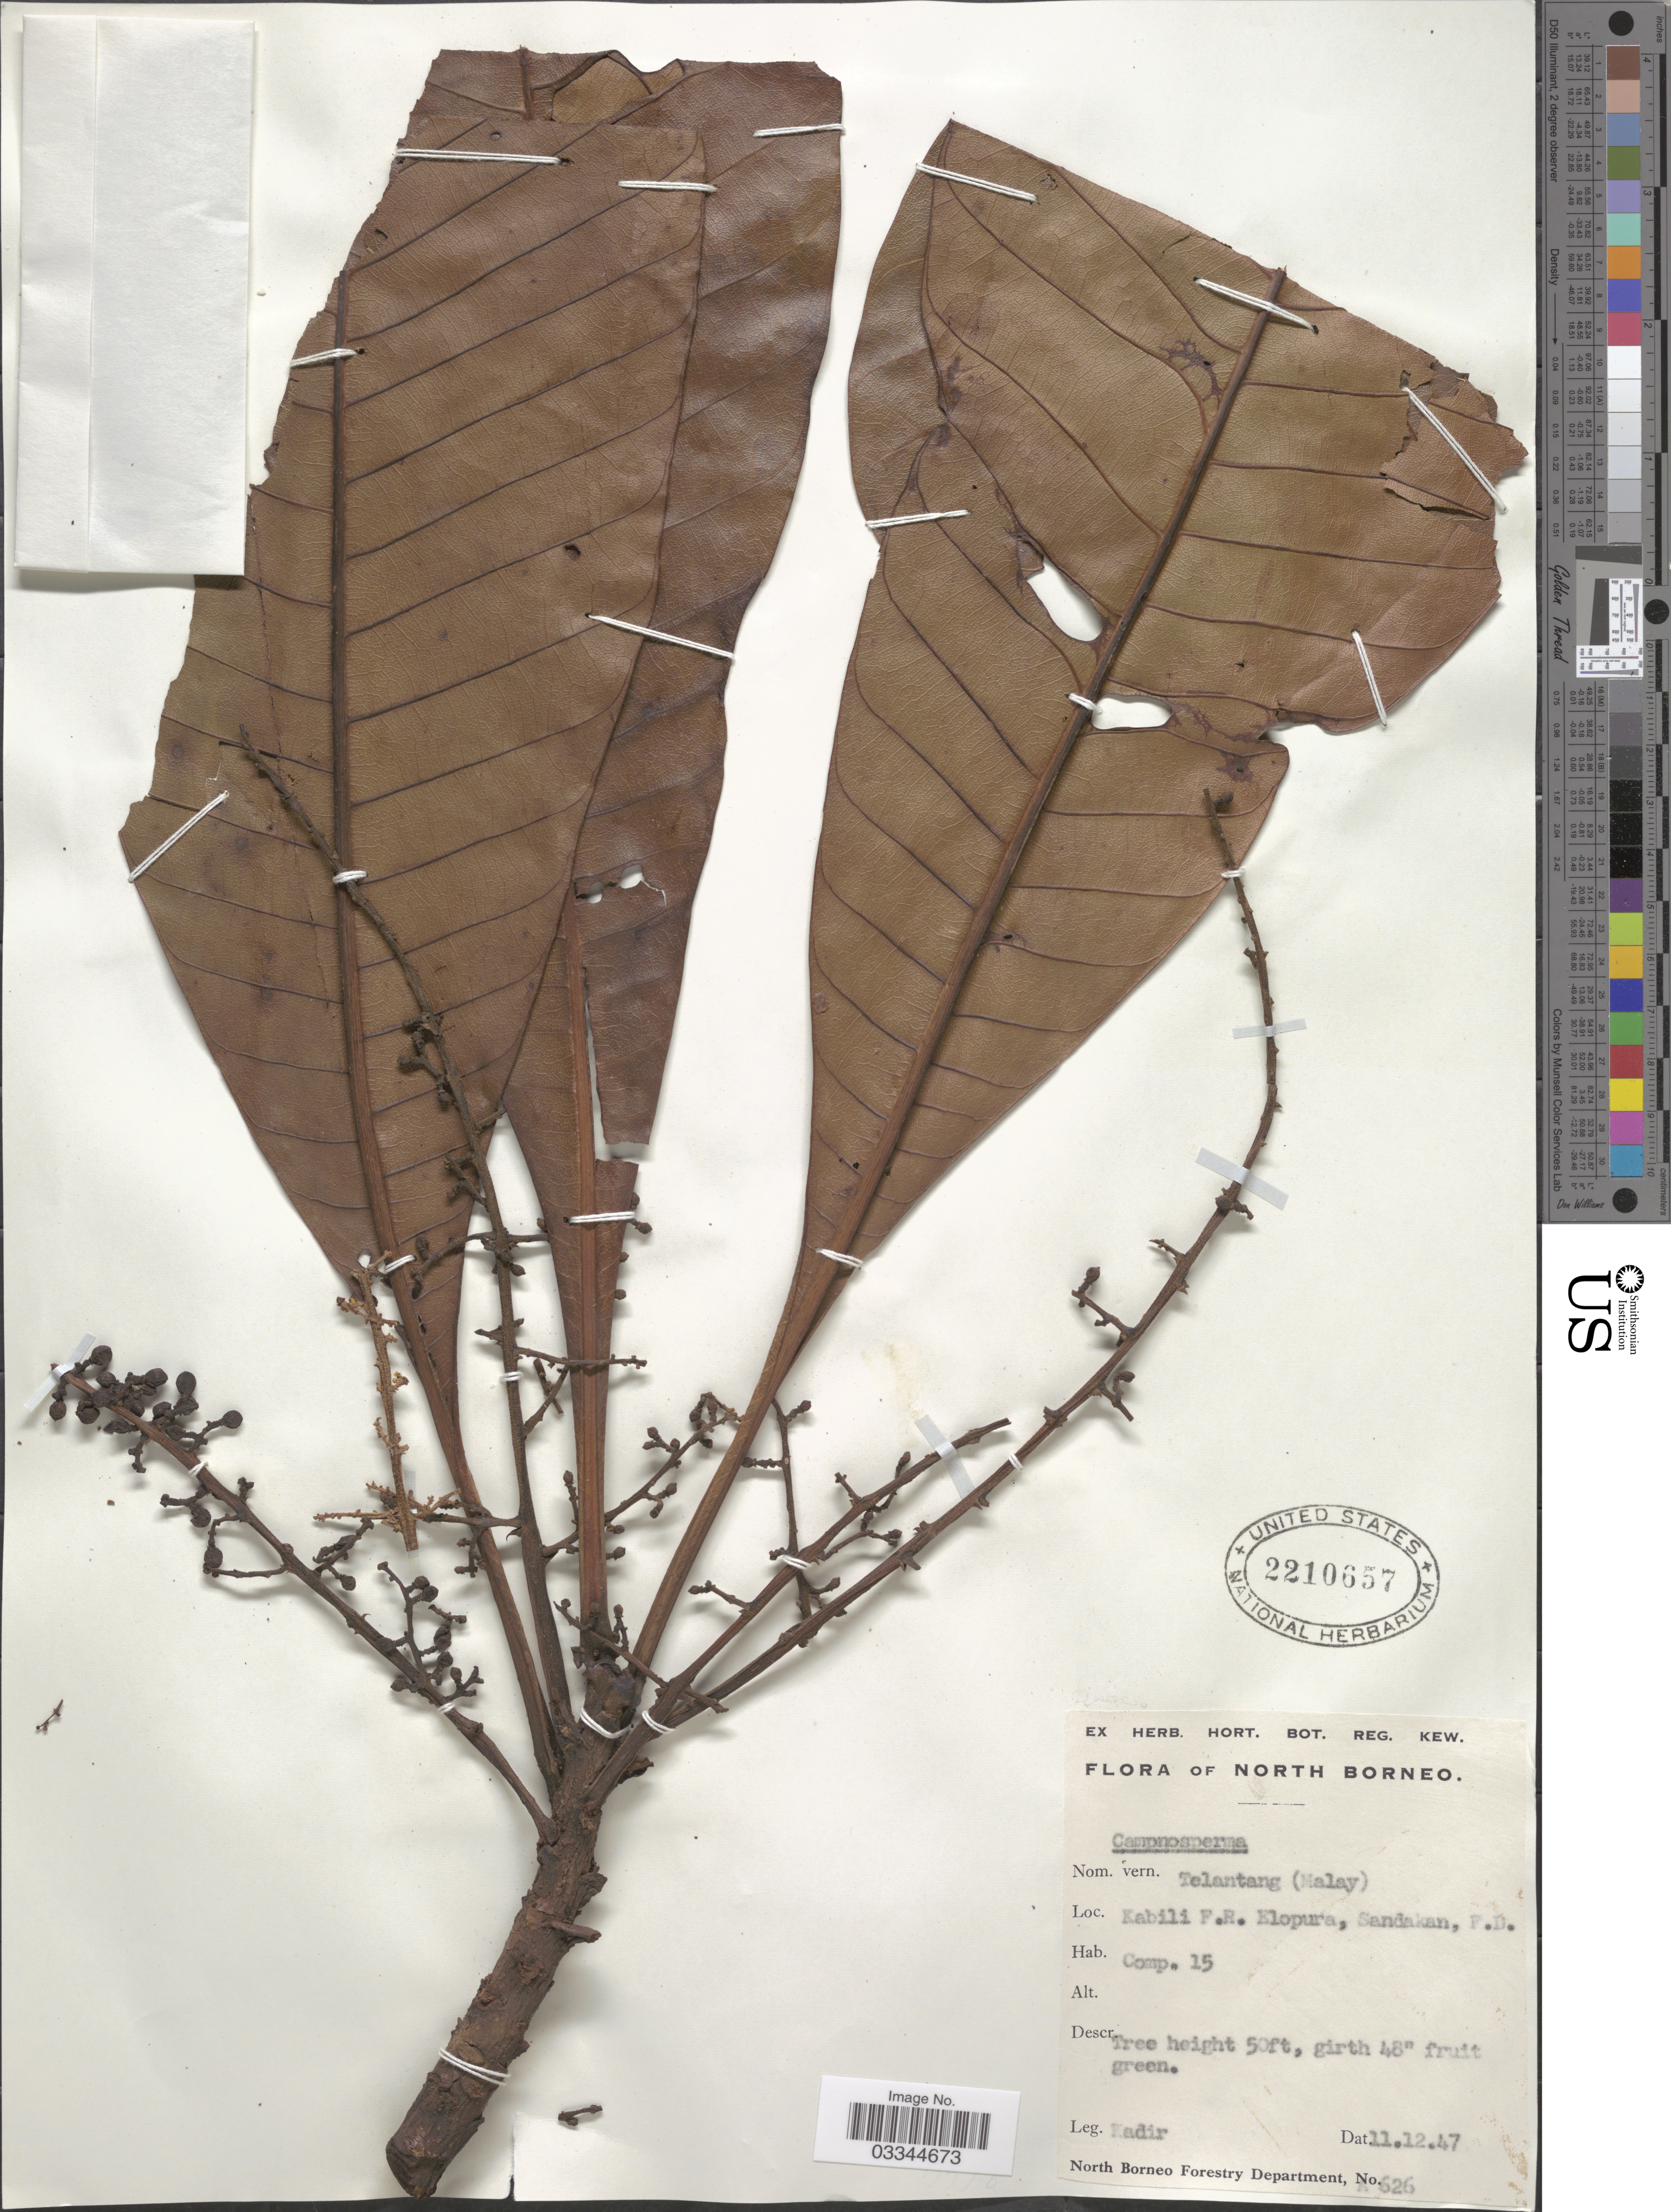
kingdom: Plantae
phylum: Tracheophyta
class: Magnoliopsida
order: Sapindales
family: Anacardiaceae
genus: Campnosperma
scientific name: Campnosperma sp.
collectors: -. Kadir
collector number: A626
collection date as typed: Transcribed d/m/y: 11/12/47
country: Malaysia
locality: North Borneo, Kabili F.R. Elopura, Sandakan, F.D., Comp. 15.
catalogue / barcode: US 2210657